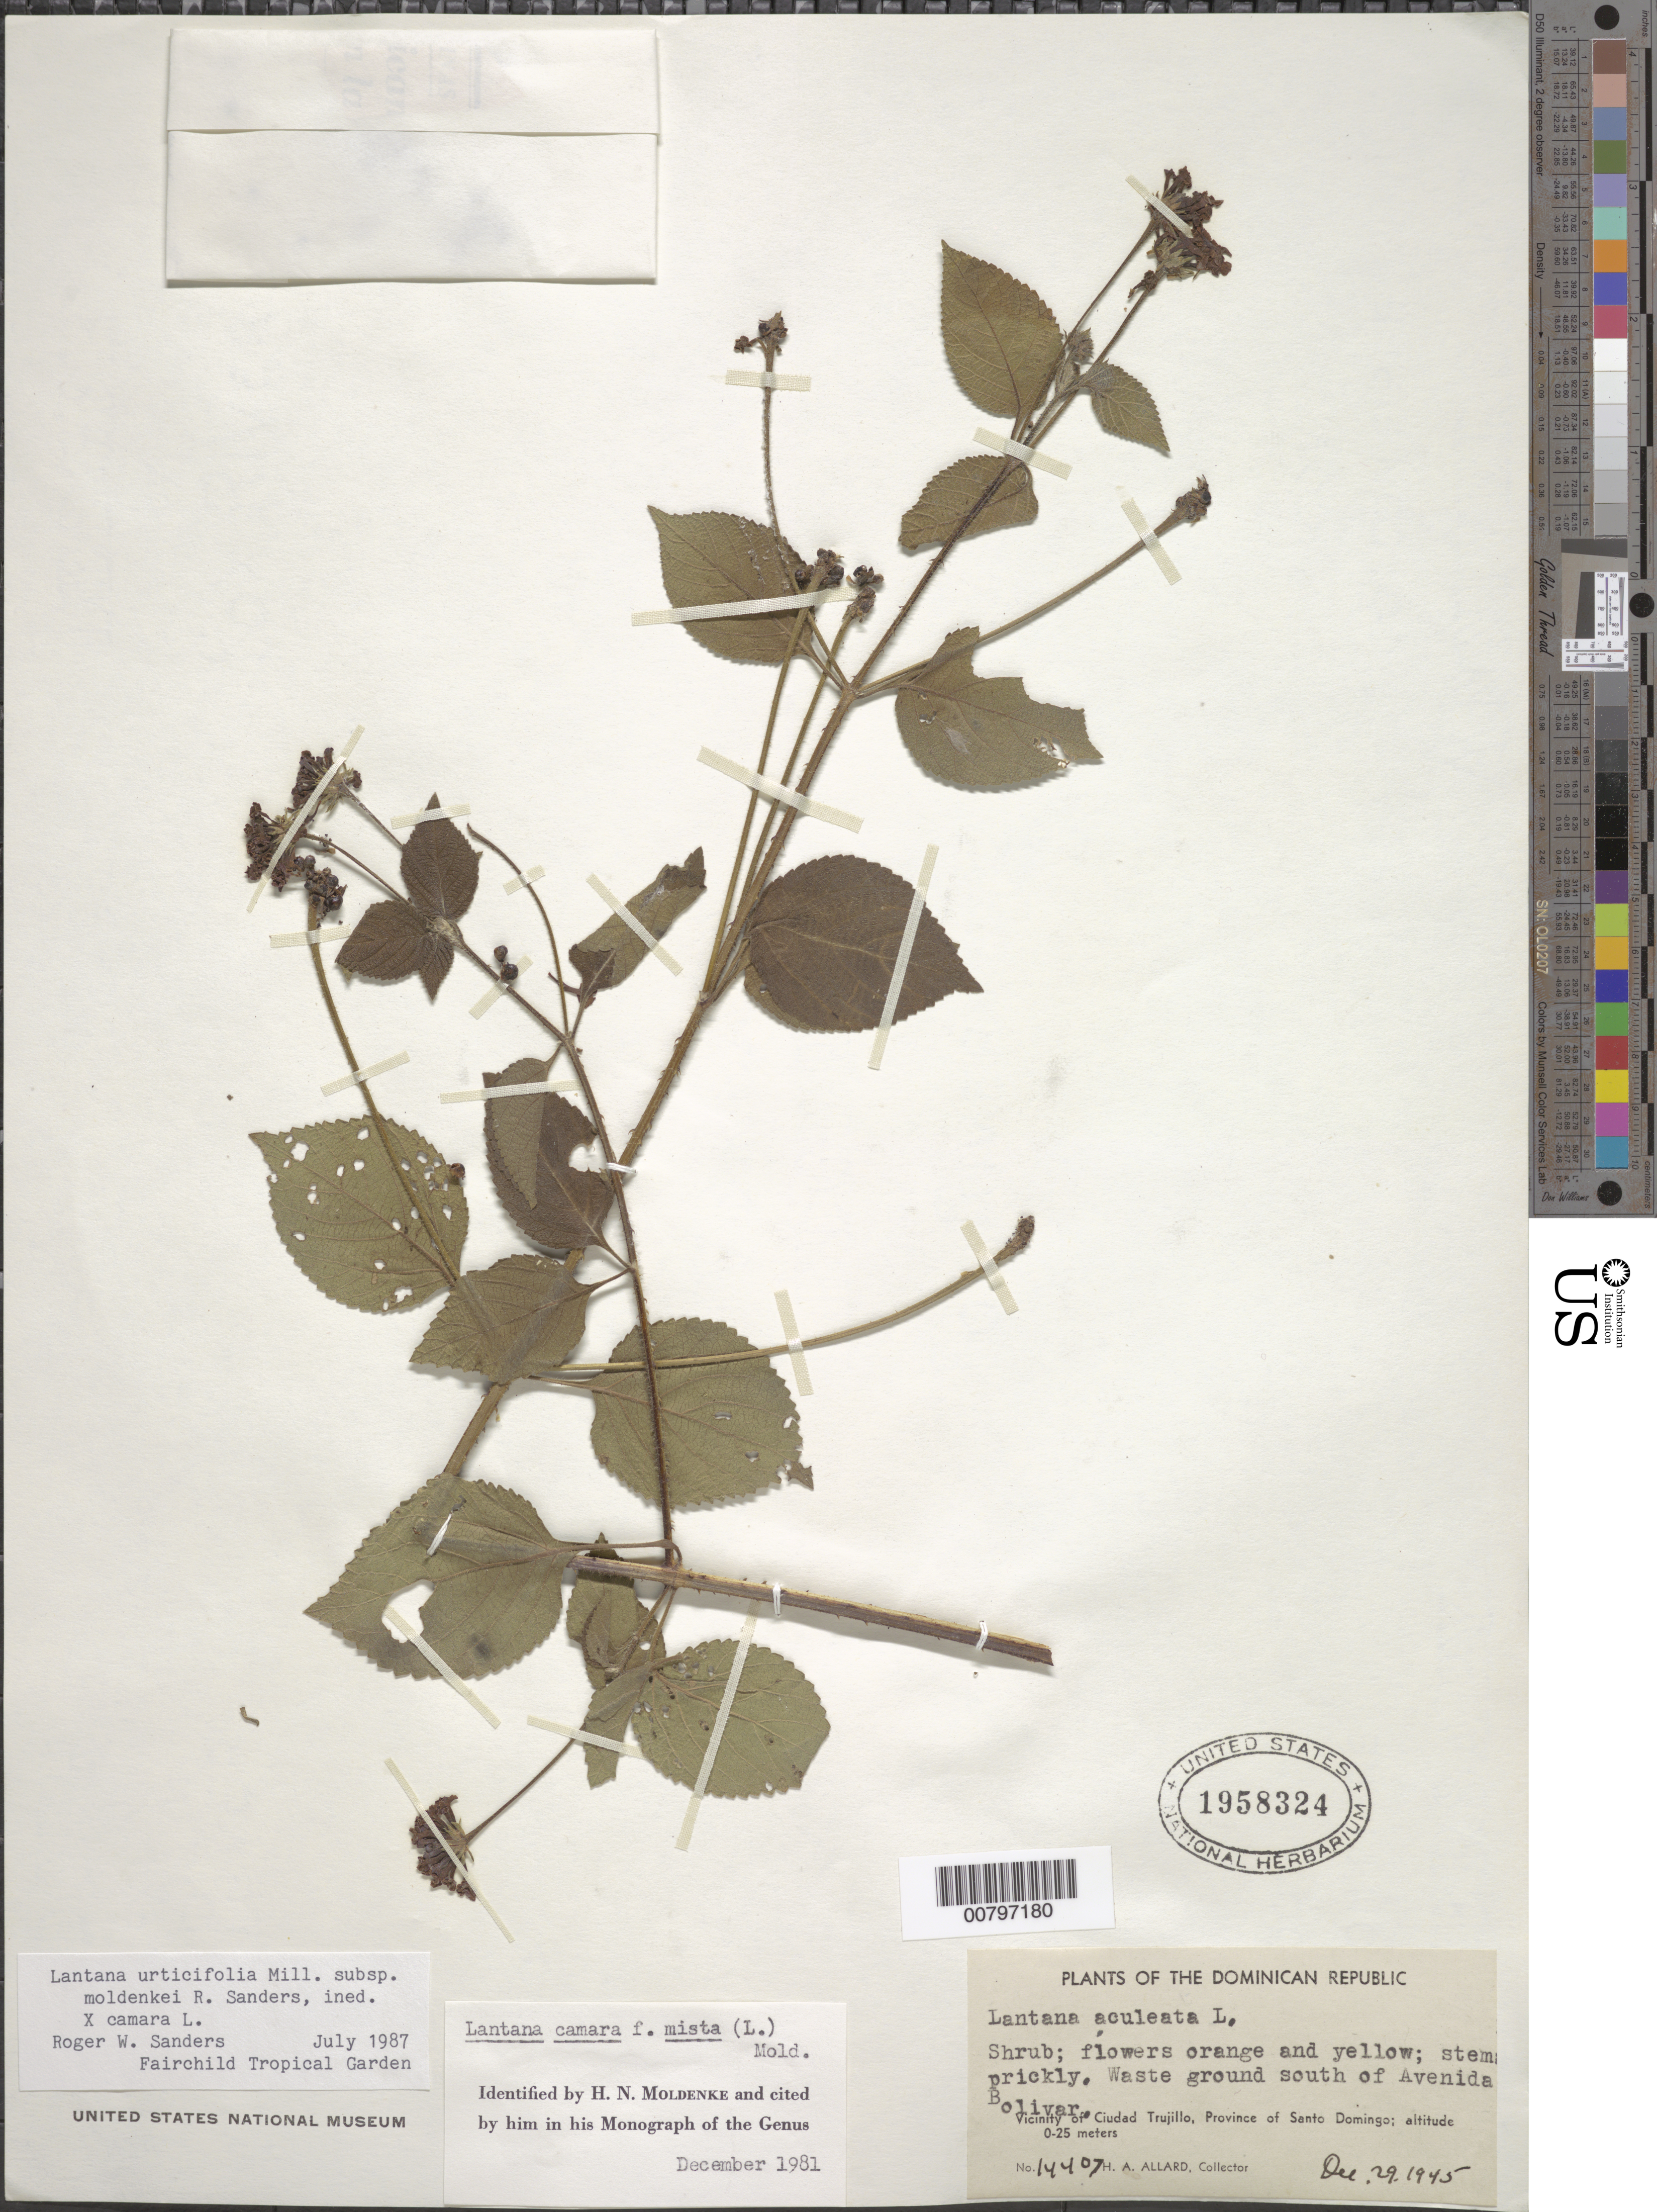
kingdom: Plantae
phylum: Tracheophyta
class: Magnoliopsida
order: Lamiales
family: Verbenaceae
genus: Lantana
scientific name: Lantana camara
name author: L.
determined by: Sanders, R. W.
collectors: H. A. Allard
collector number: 14407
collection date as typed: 29 Dec 1945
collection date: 1945-12-29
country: Dominican Republic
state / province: Distrito Nacional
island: Hispaniola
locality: Vicinity of Santo Domingo, S of Avenida Bolivar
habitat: Waste ground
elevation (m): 0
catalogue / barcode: US 1958324